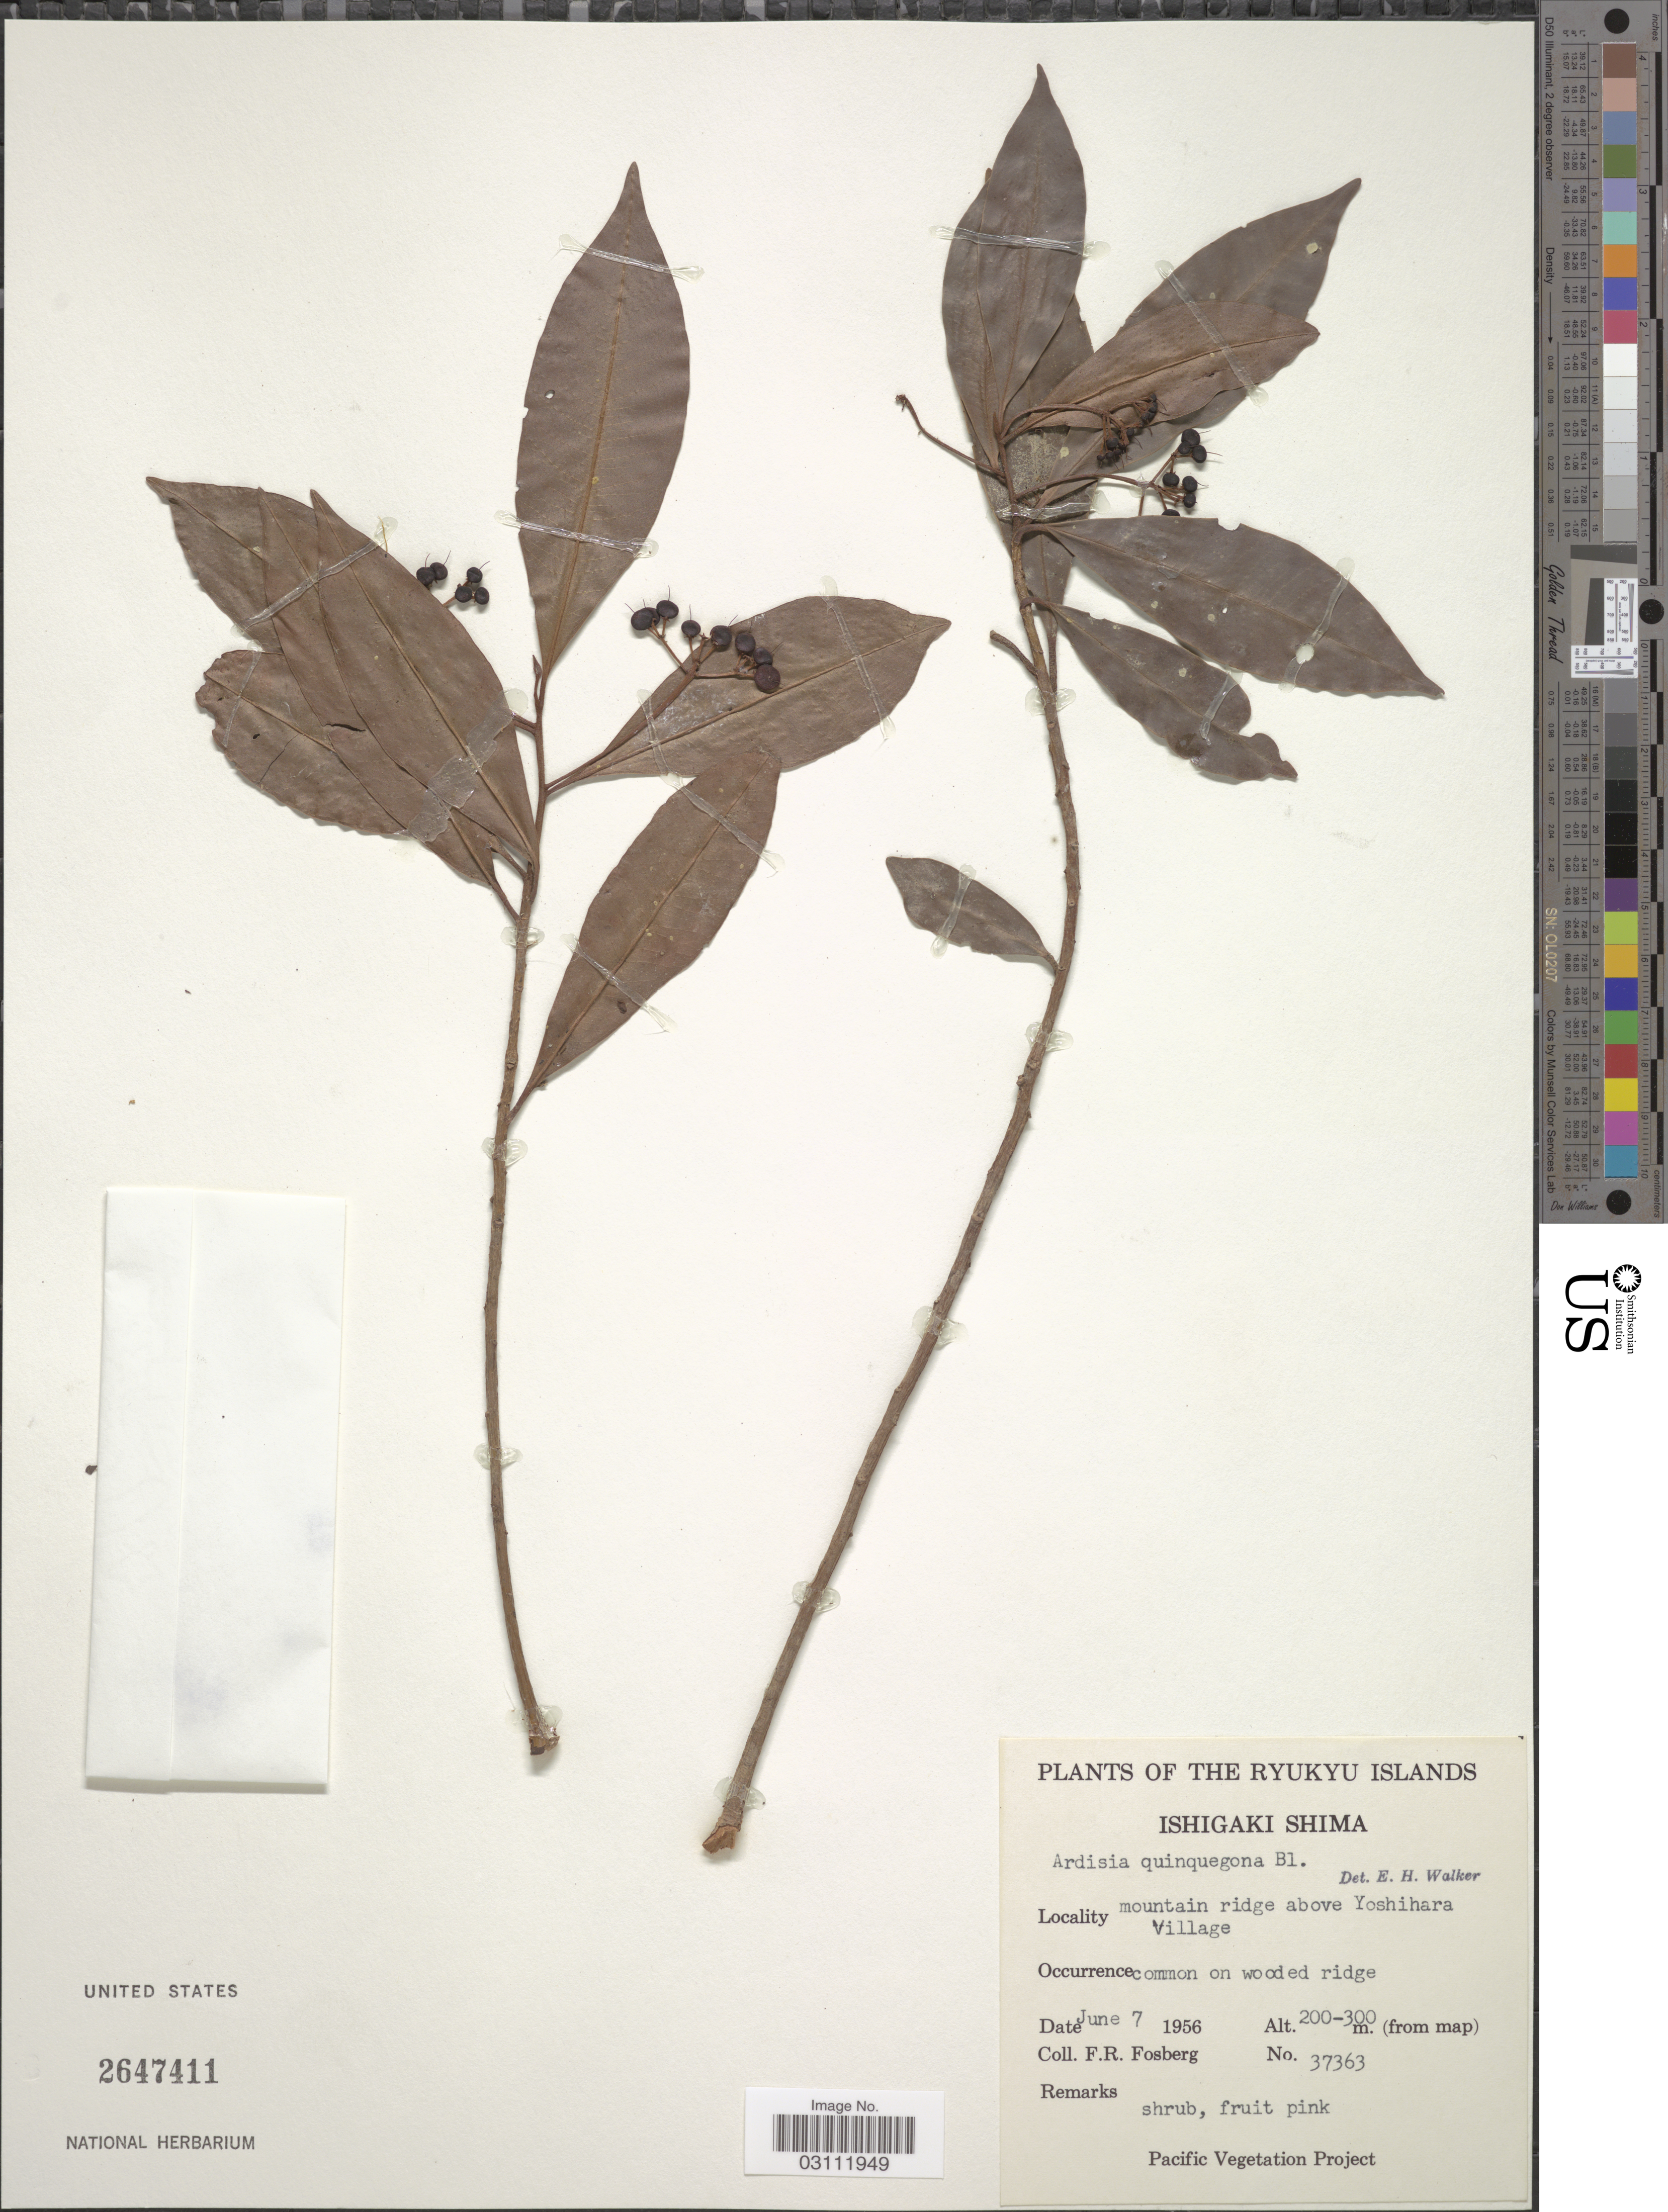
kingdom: Plantae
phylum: Tracheophyta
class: Magnoliopsida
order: Ericales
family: Primulaceae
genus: Ardisia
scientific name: Ardisia quinquegona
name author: Blume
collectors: F. R. Fosberg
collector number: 37363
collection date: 1956-06-07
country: Japan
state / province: Okinawa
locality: Ryukyu Islands. Ishigaki Shima. Mountain ridge above Yoshihara Village.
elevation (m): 200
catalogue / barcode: US 2647411